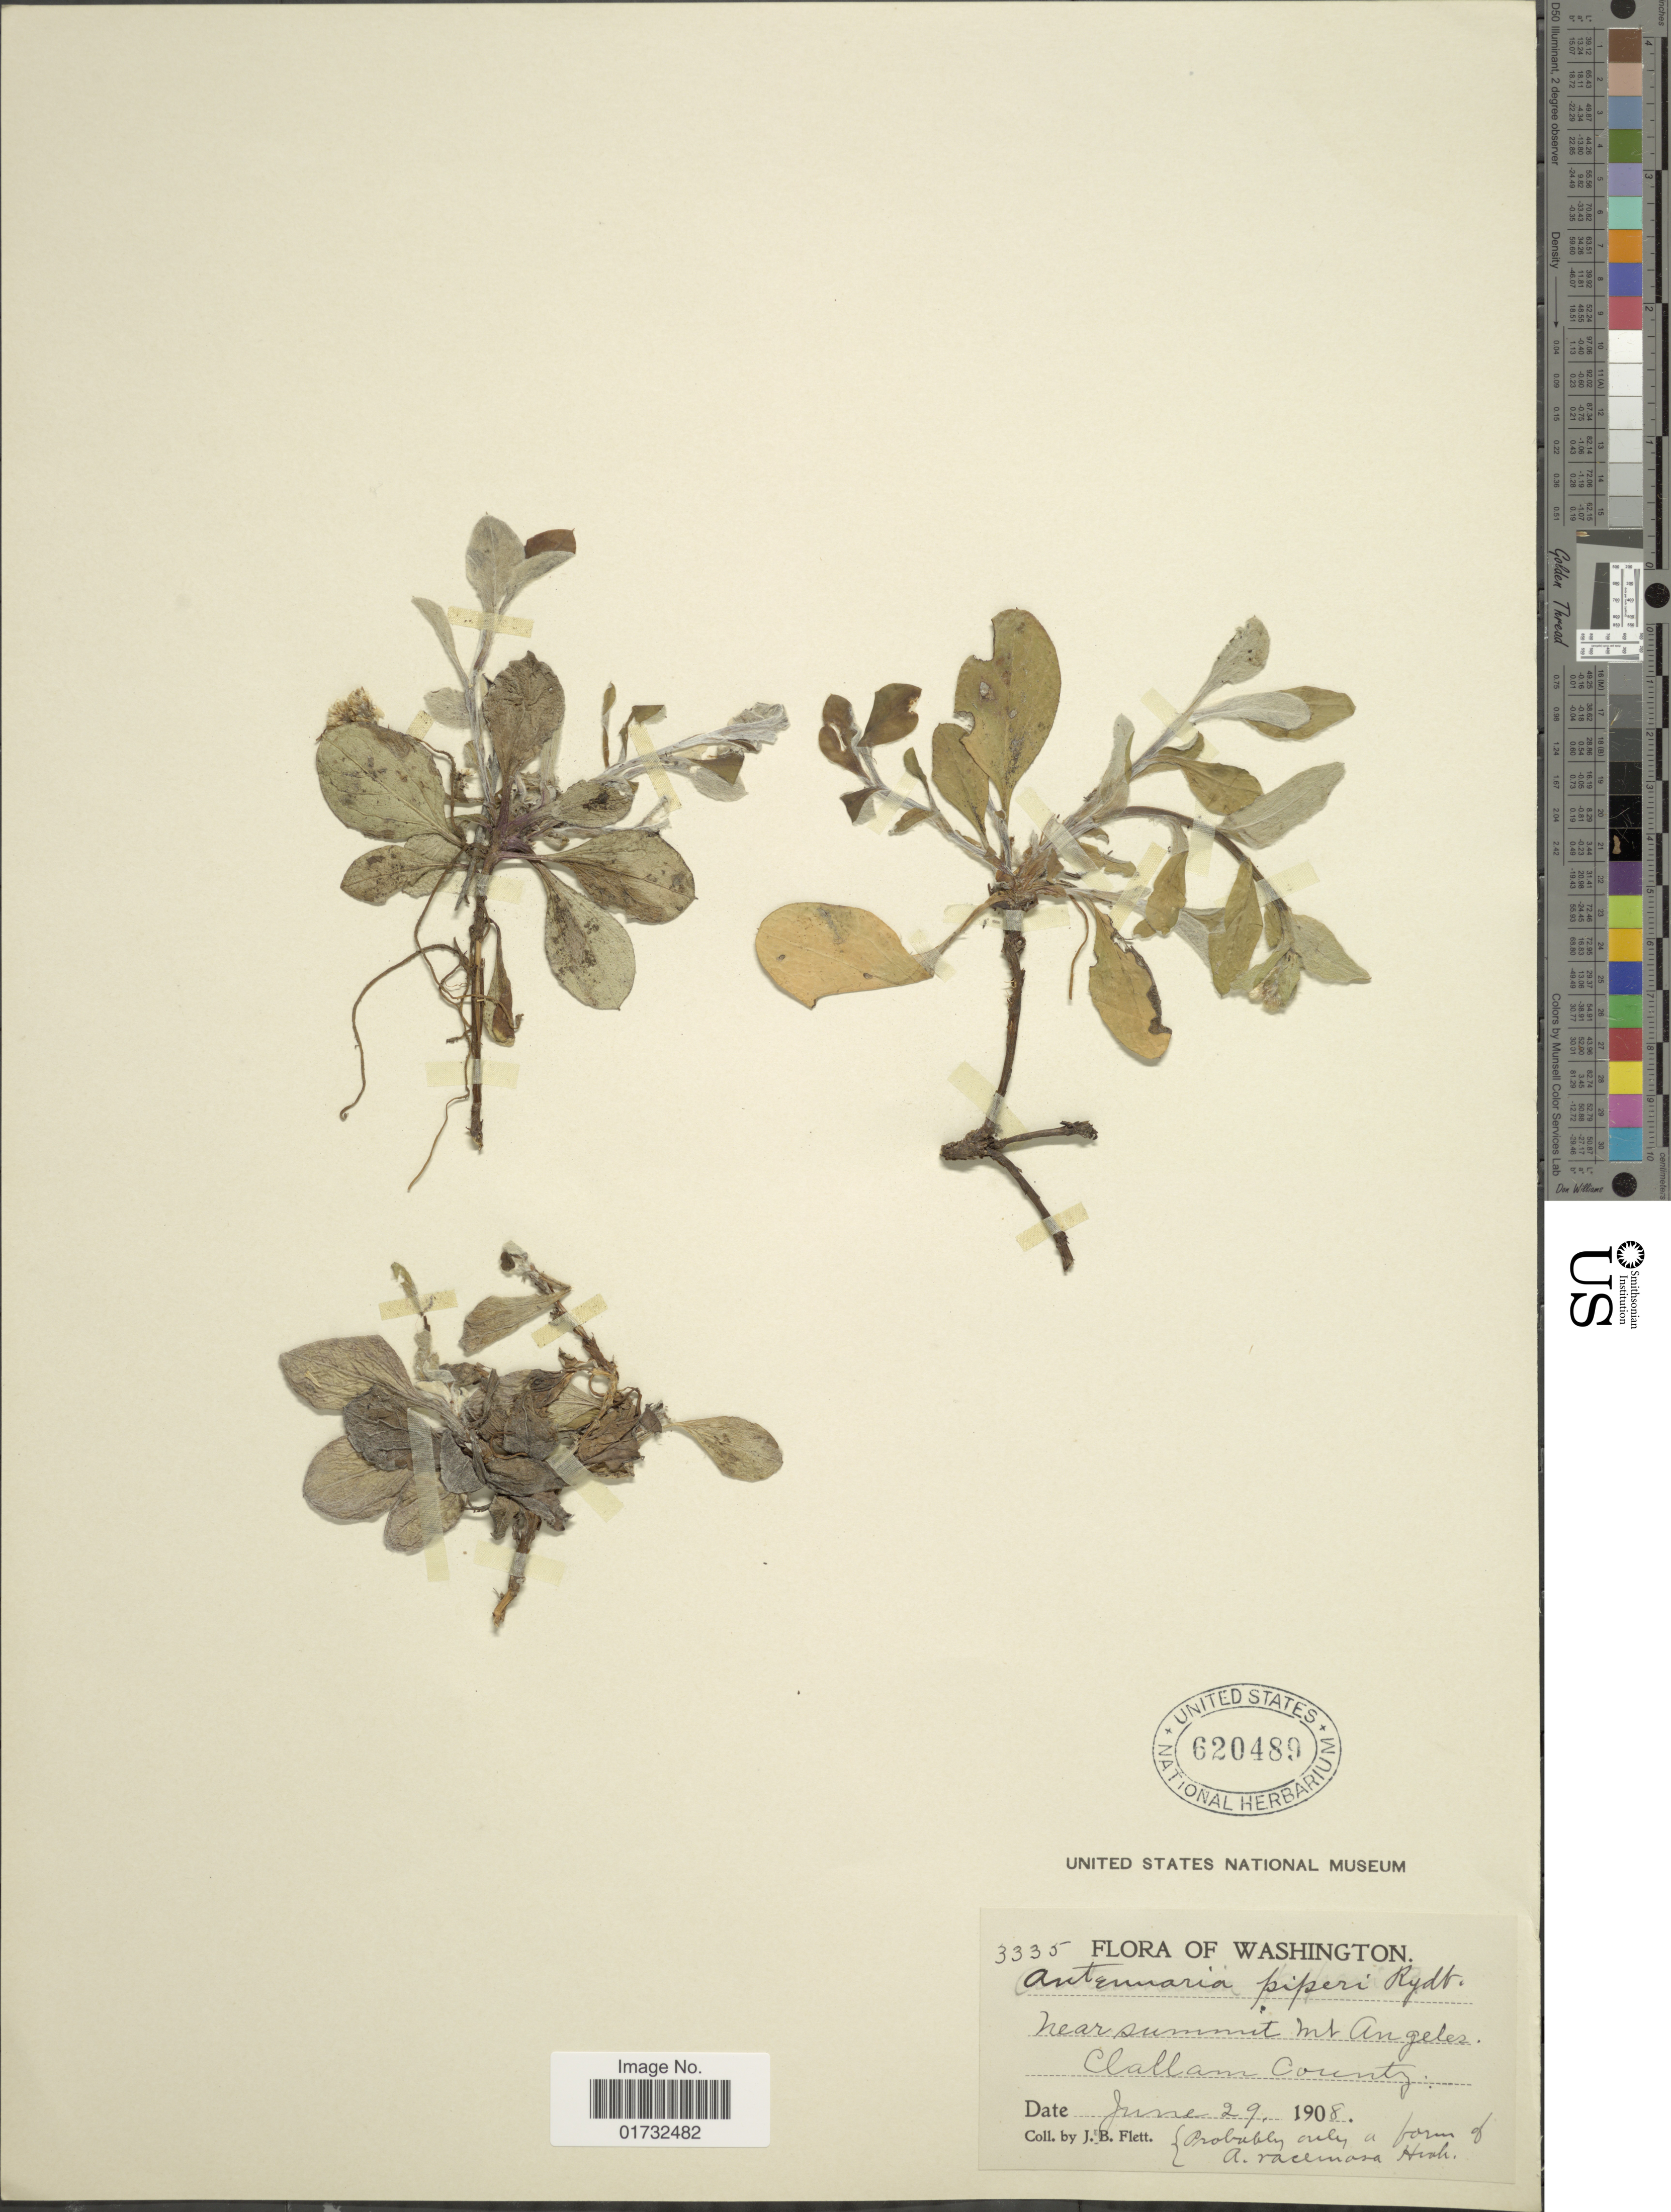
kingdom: Plantae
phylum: Tracheophyta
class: Magnoliopsida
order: Asterales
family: Asteraceae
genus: Antennaria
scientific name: Antennaria piperi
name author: Rydb.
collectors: J. Flett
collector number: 3335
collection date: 1908-06-29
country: United States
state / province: Washington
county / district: Clallam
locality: Near summit Mt Angeles. Clallam County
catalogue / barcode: US 620489